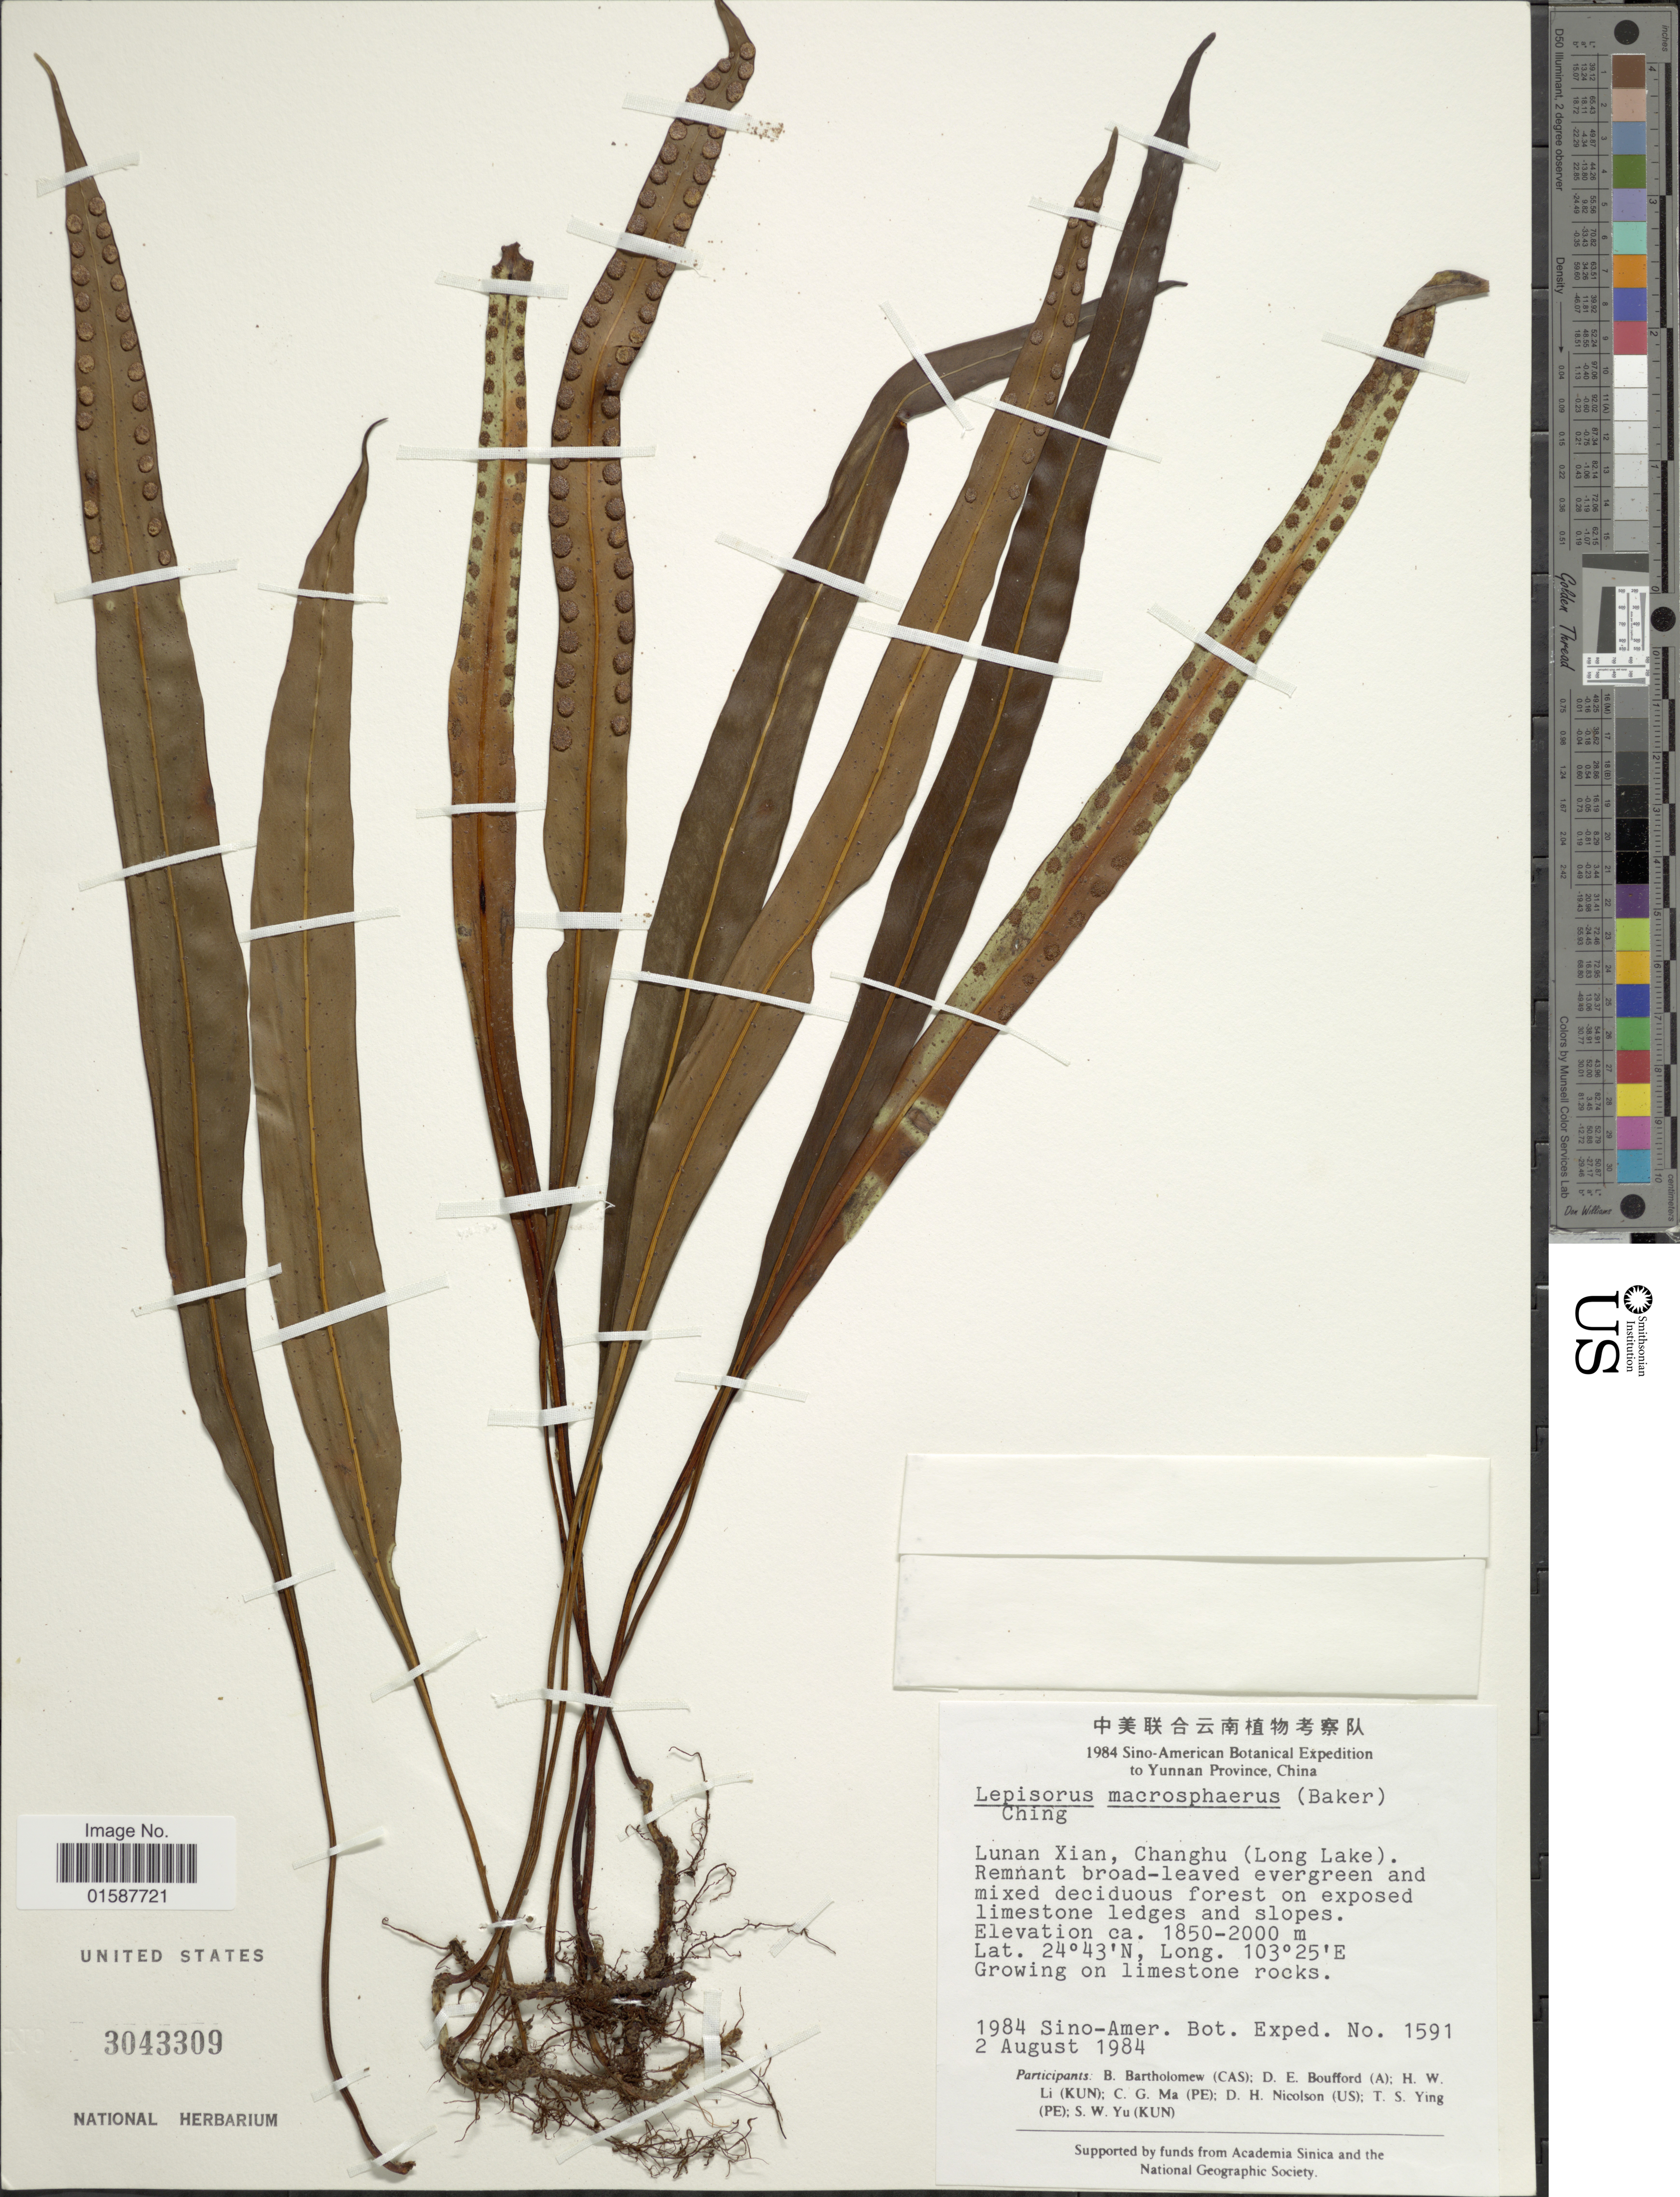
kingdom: Plantae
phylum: Tracheophyta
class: Polypodiopsida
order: Polypodiales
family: Polypodiaceae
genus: Lepisorus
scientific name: Lepisorus macrosphaerus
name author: (Baker) Ching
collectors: Sino-Amer. Bot. Exped. 1984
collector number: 1591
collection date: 1984-08-02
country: China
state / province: Yunnan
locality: Yunnan Province, Lunan Xian, Changhu (Long Lake)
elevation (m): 1850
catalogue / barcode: US 3043309